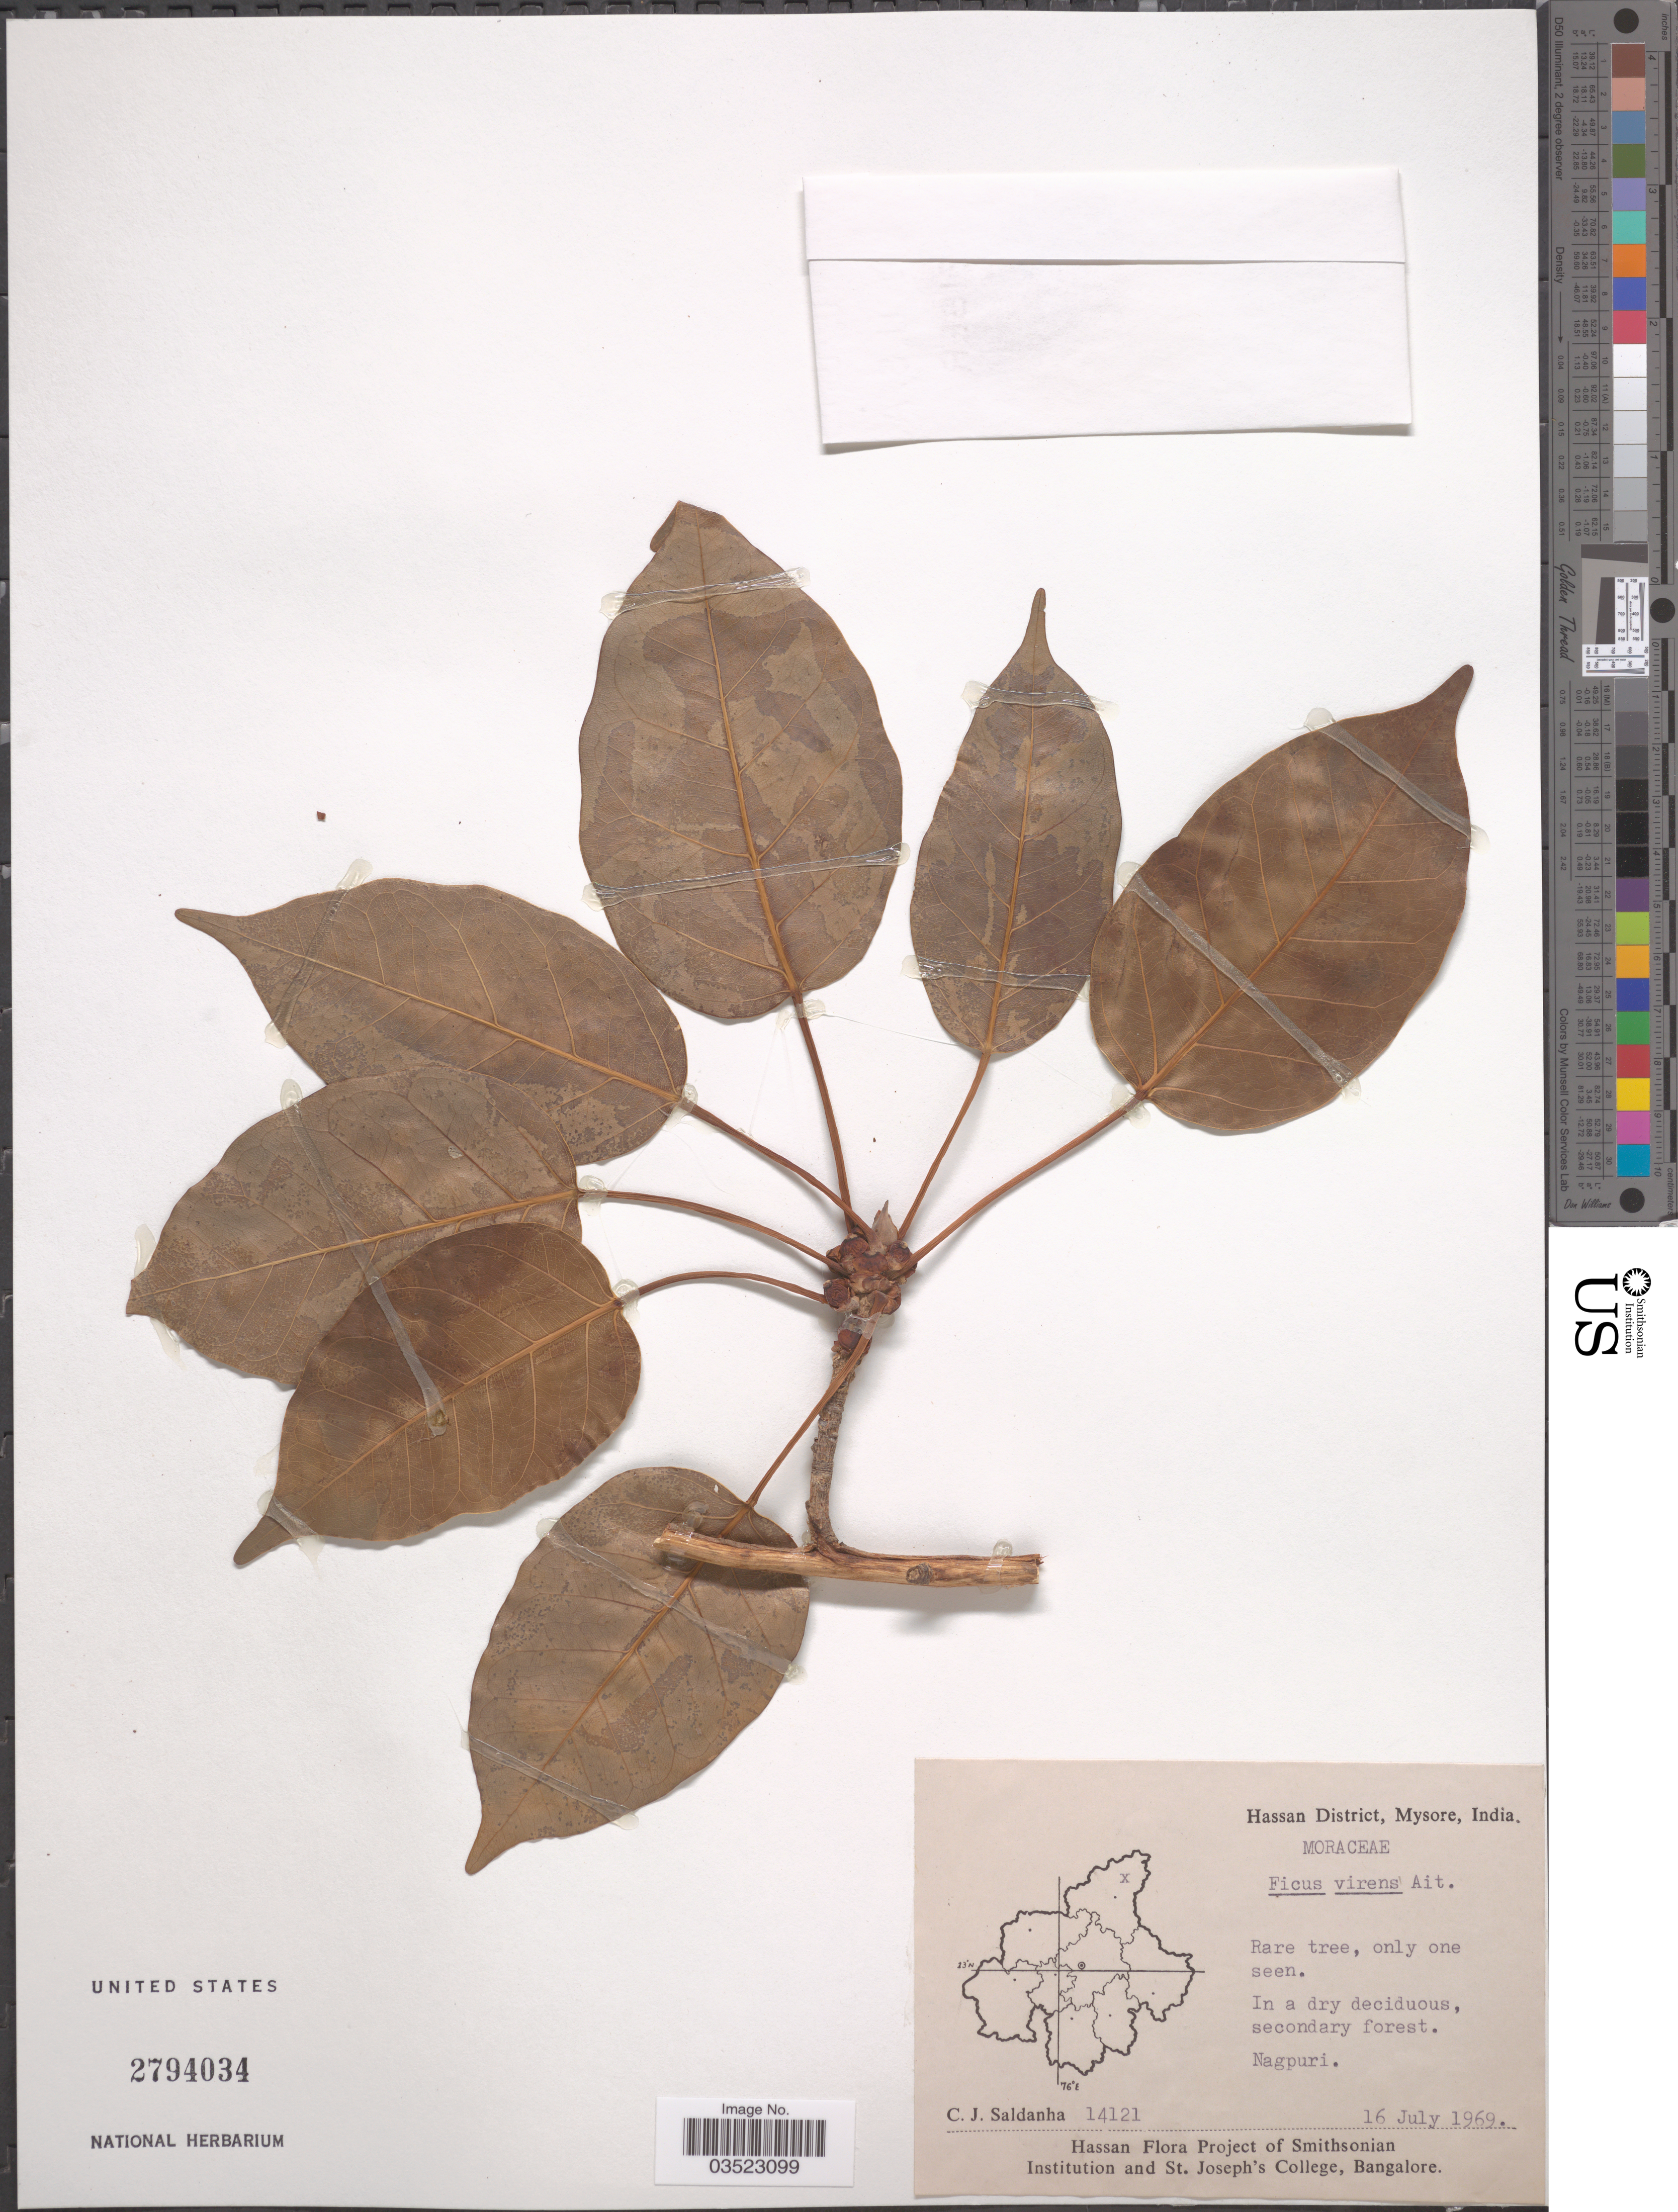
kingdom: Plantae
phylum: Tracheophyta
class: Magnoliopsida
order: Rosales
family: Moraceae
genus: Ficus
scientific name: Ficus virens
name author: Aiton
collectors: C. J. Saldanha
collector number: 14121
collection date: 1969-07-16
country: India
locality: Hassan District, Mysore. In a dry deciduous, secondary forest. Nagpuri.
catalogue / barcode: US 2794034